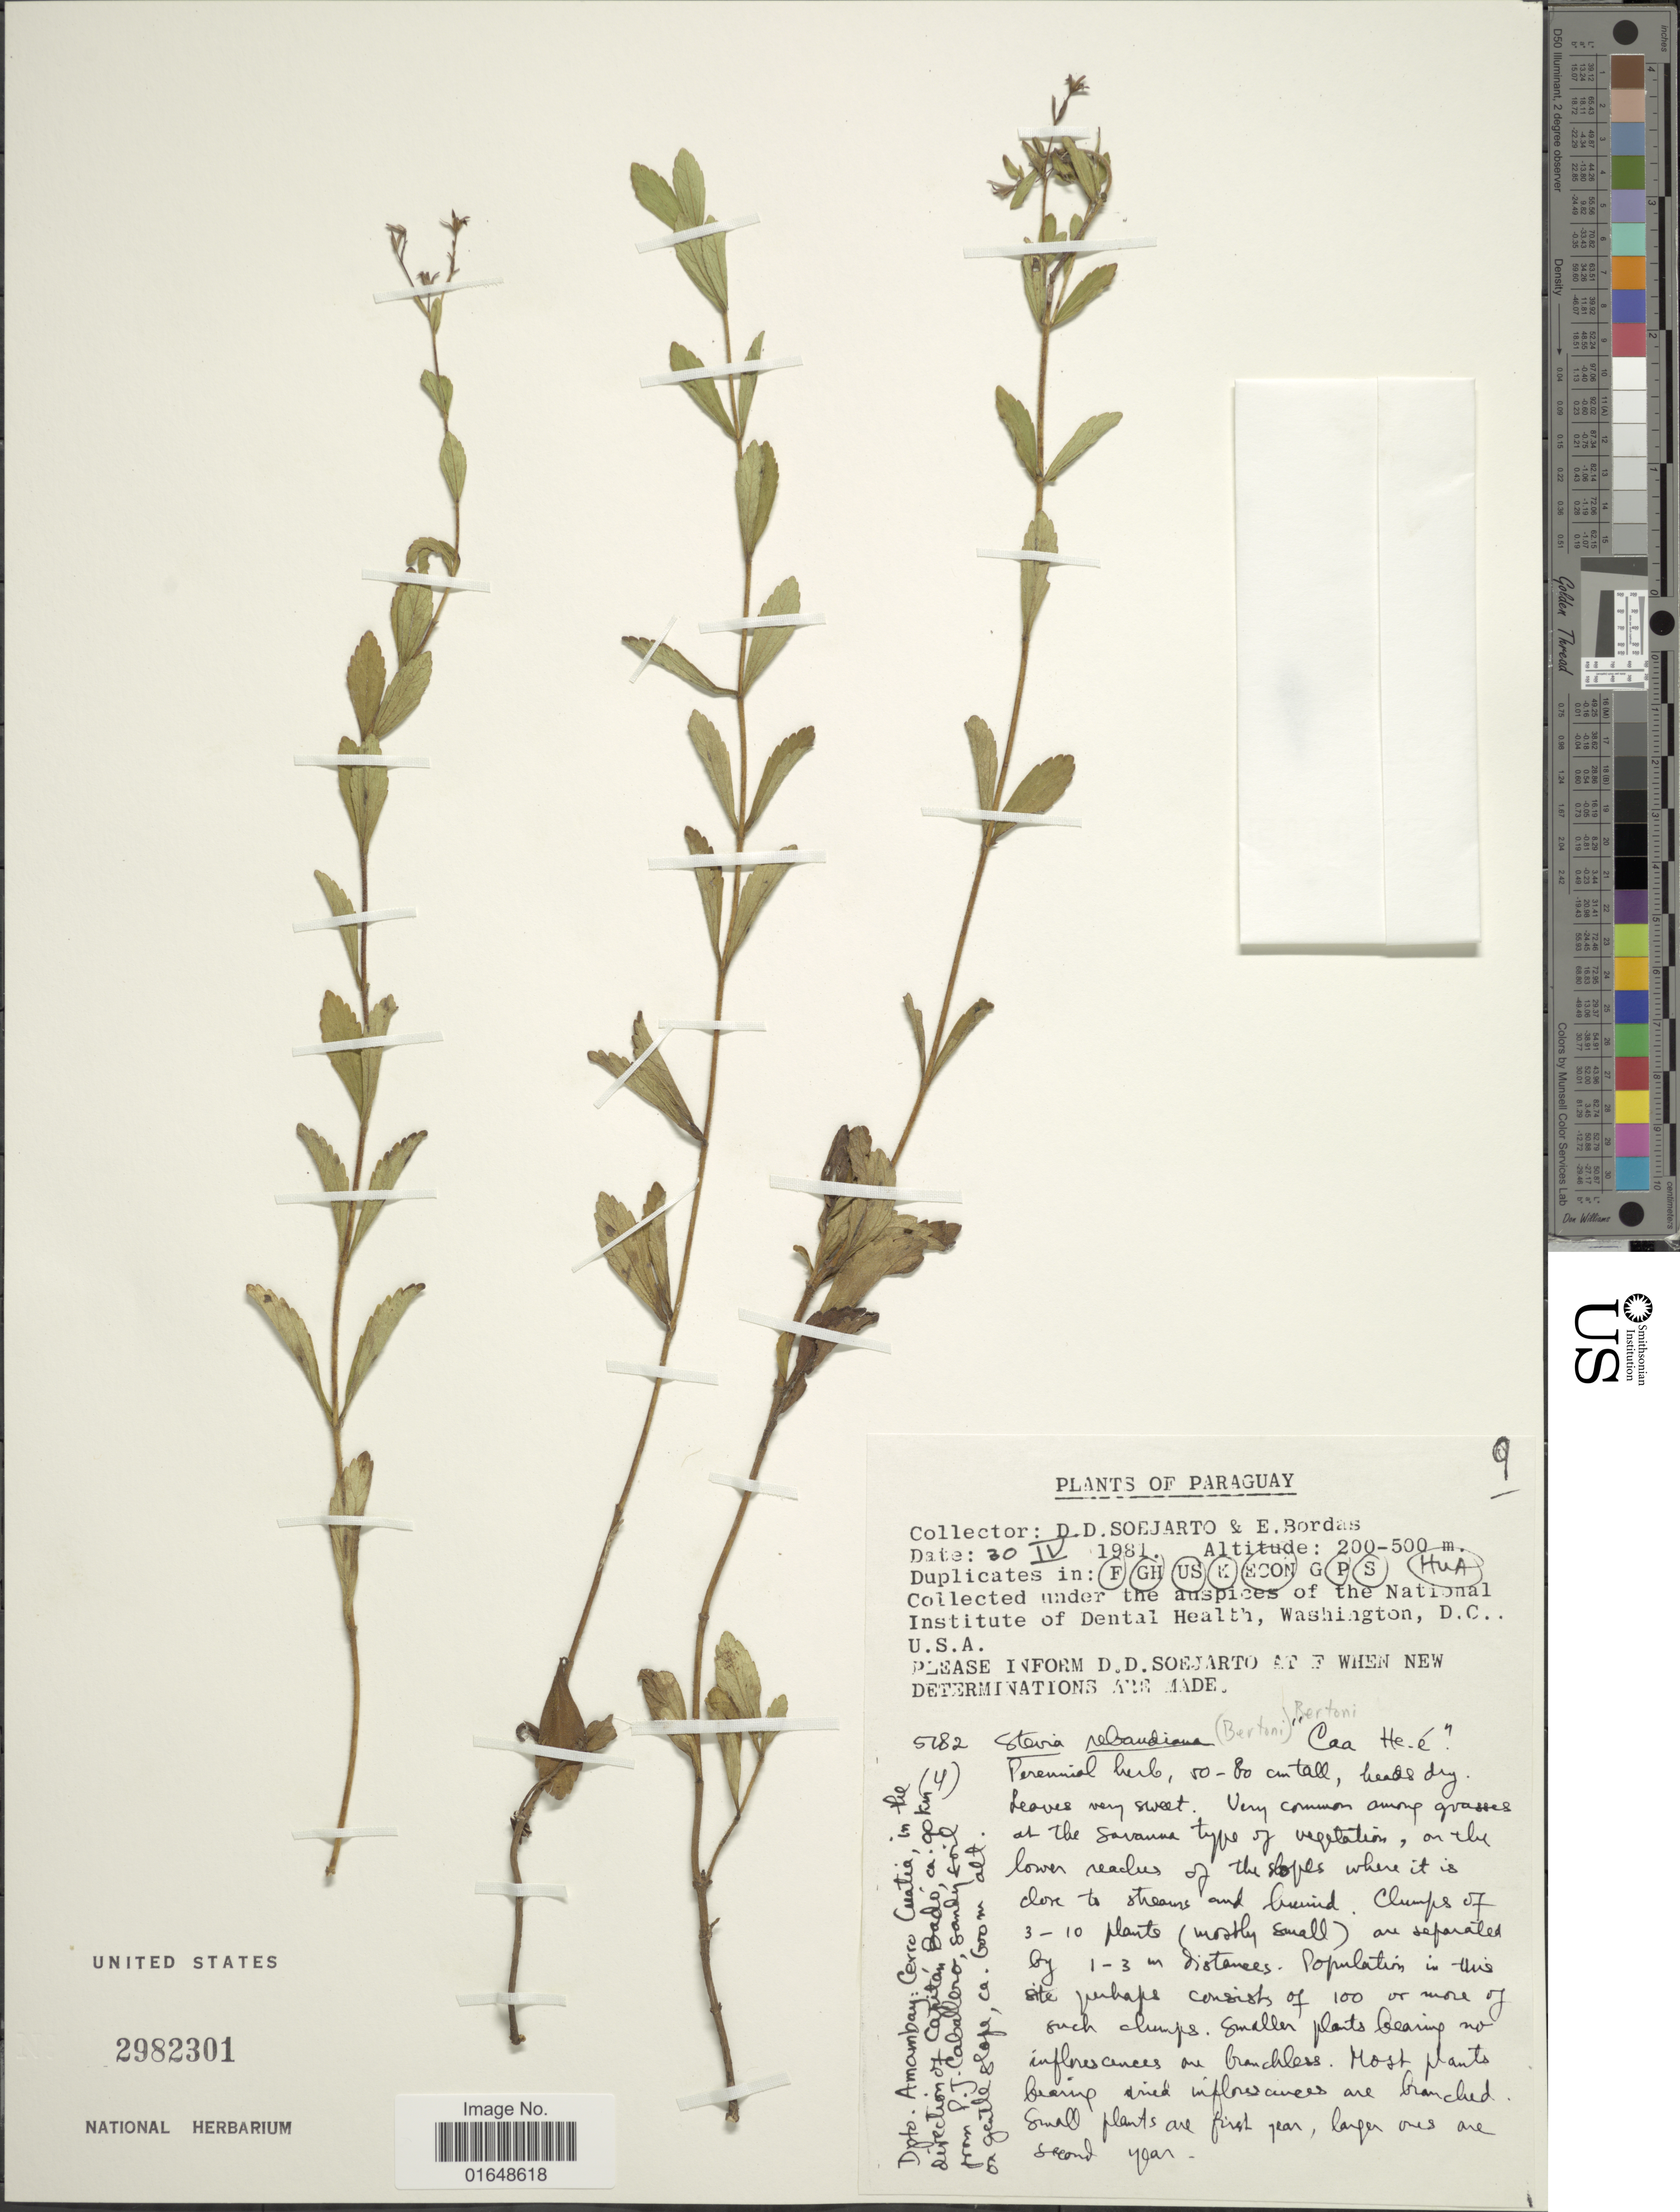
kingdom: Plantae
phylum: Tracheophyta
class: Magnoliopsida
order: Asterales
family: Asteraceae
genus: Stevia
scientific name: Stevia rebaudiana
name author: (Bertoni) Hemsl.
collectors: E. Bordas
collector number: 5182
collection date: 1981-04-30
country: Paraguay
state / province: Amambay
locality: Dpto. Amambay: Cerro Cuatia, in the direction of Capitán Bado, ca. 90 km from P.J. Caballero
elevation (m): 600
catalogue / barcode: US 2982301